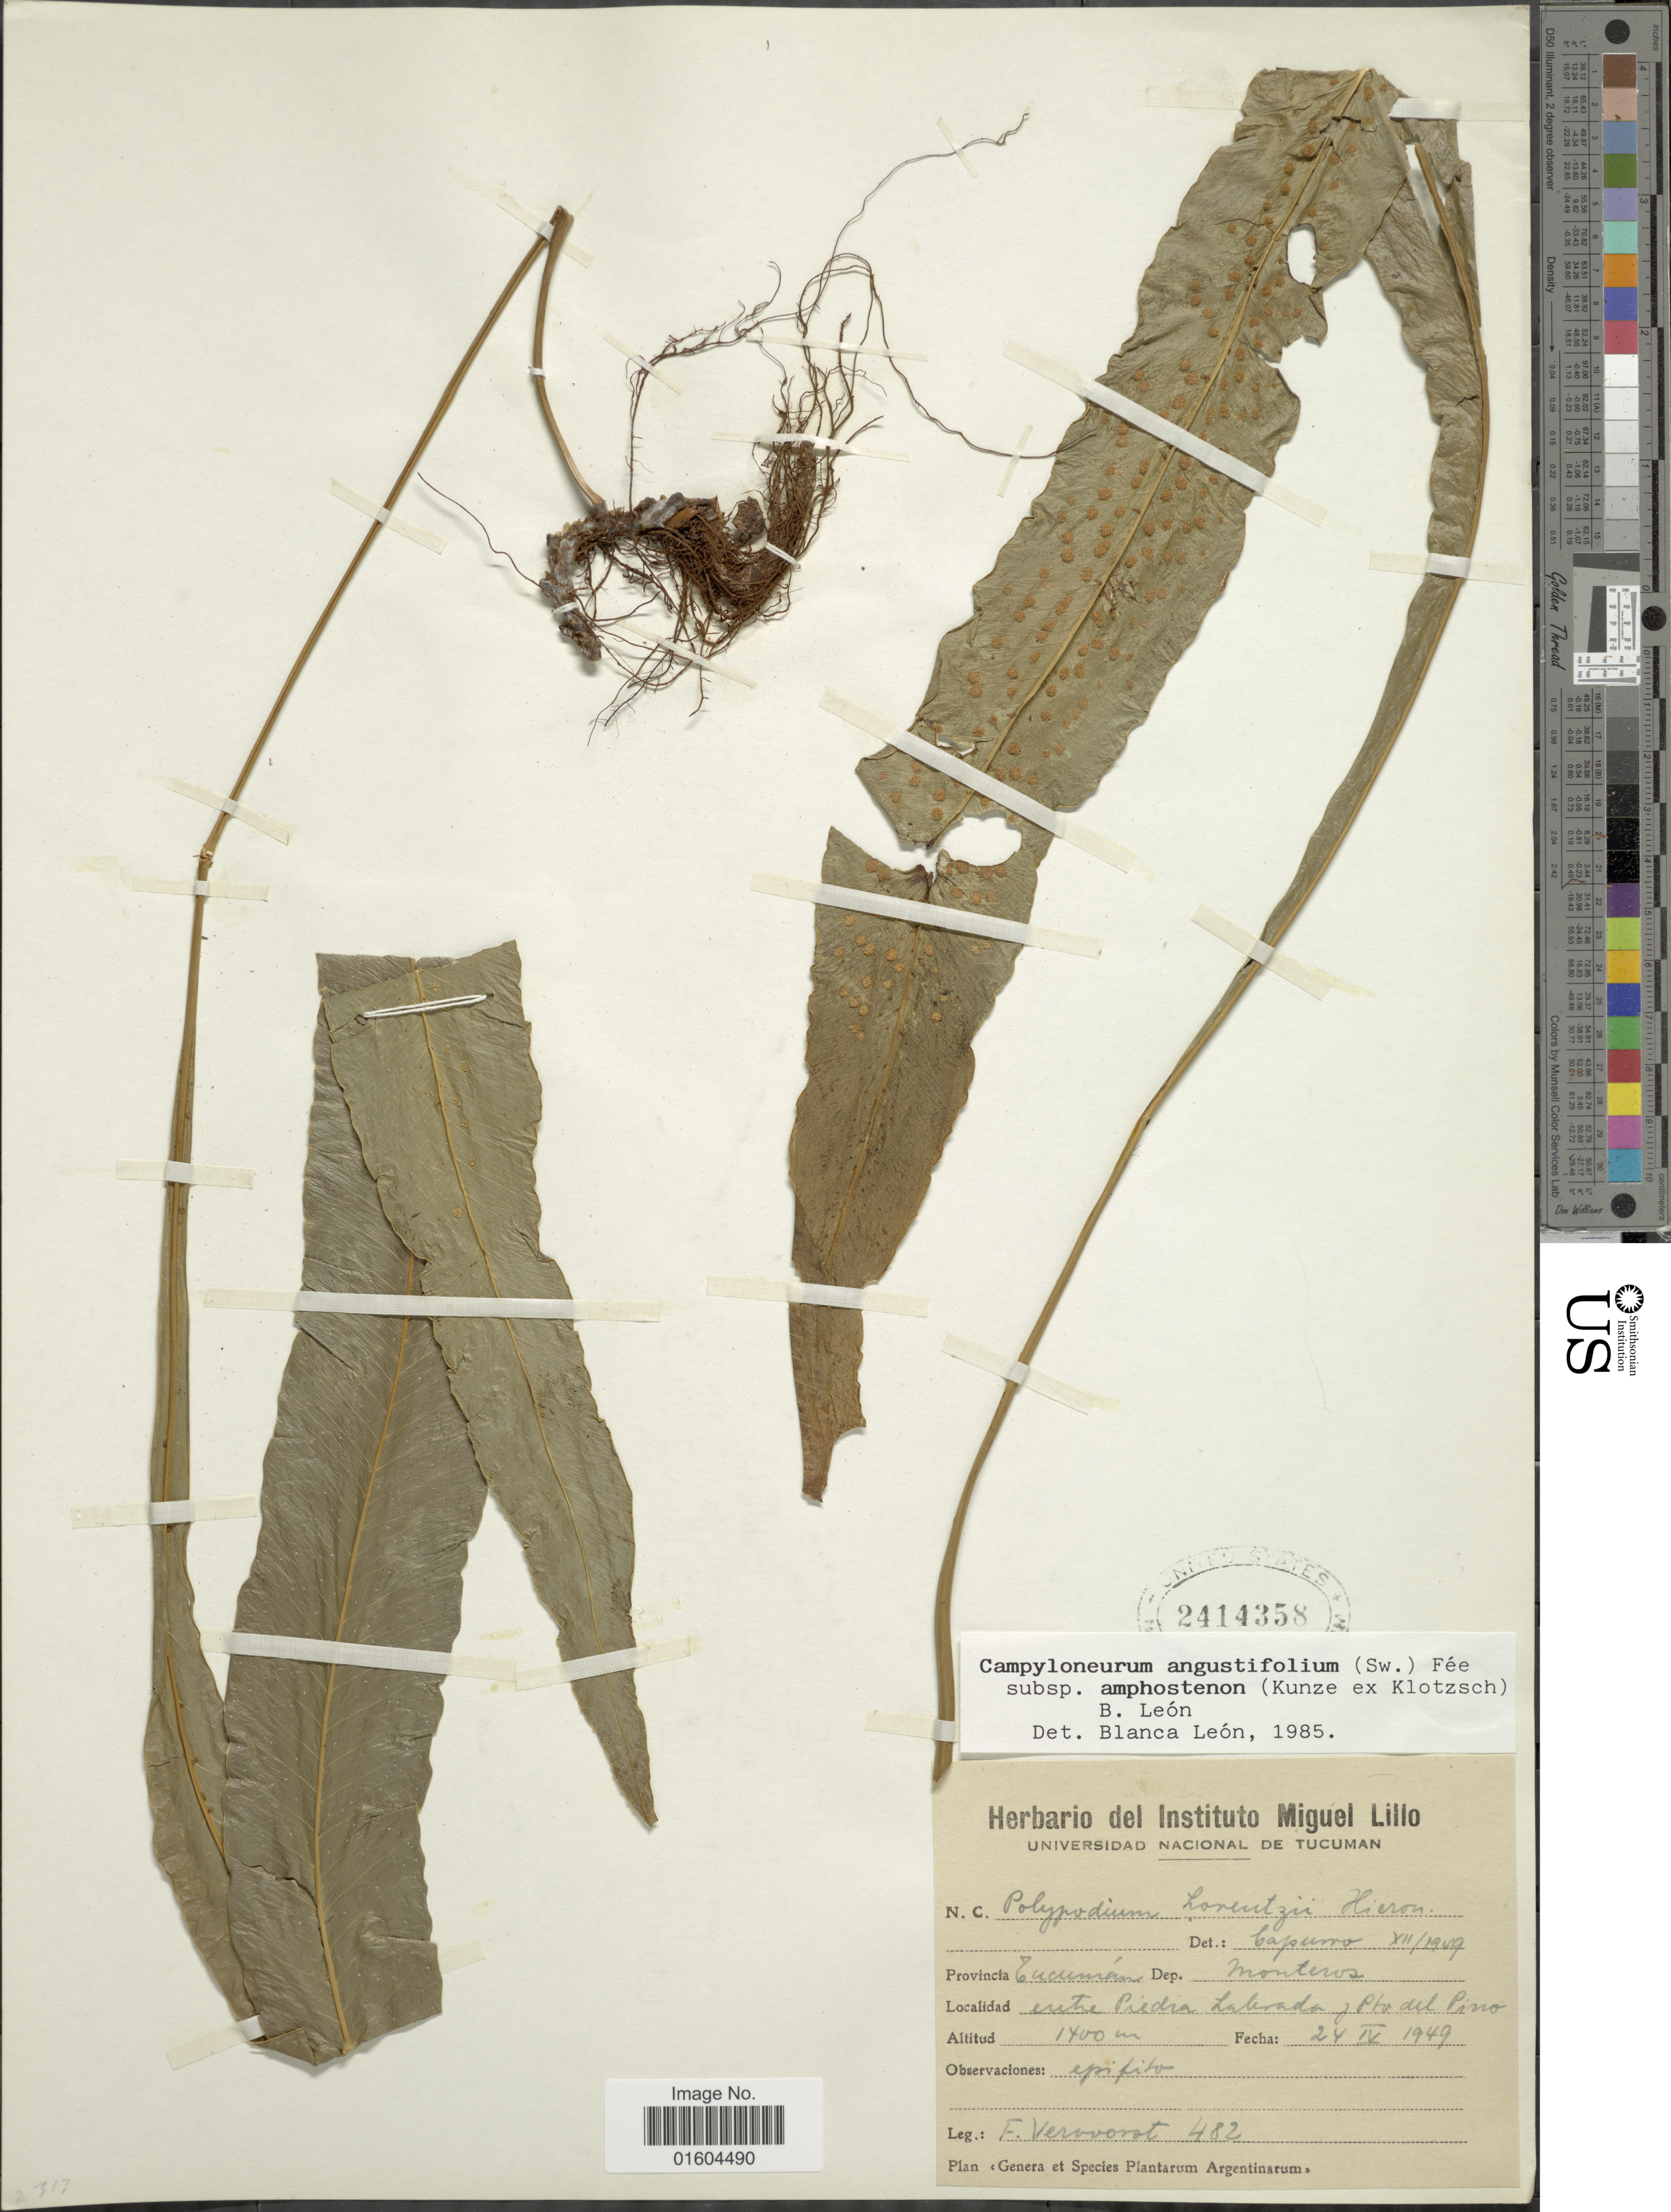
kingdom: Plantae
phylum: Tracheophyta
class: Polypodiopsida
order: Polypodiales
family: Polypodiaceae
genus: Campyloneurum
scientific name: Campyloneurum lorentzii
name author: (Hieron.) Ching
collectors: F. Vervoorst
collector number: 482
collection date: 1949-06-24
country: Argentina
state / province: Tucuman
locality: Provincia Tucuman, Dep. Monteros, entre Piedra Lakada y Ptv del Pino [interpreted]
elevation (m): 1400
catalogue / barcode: US 2414358